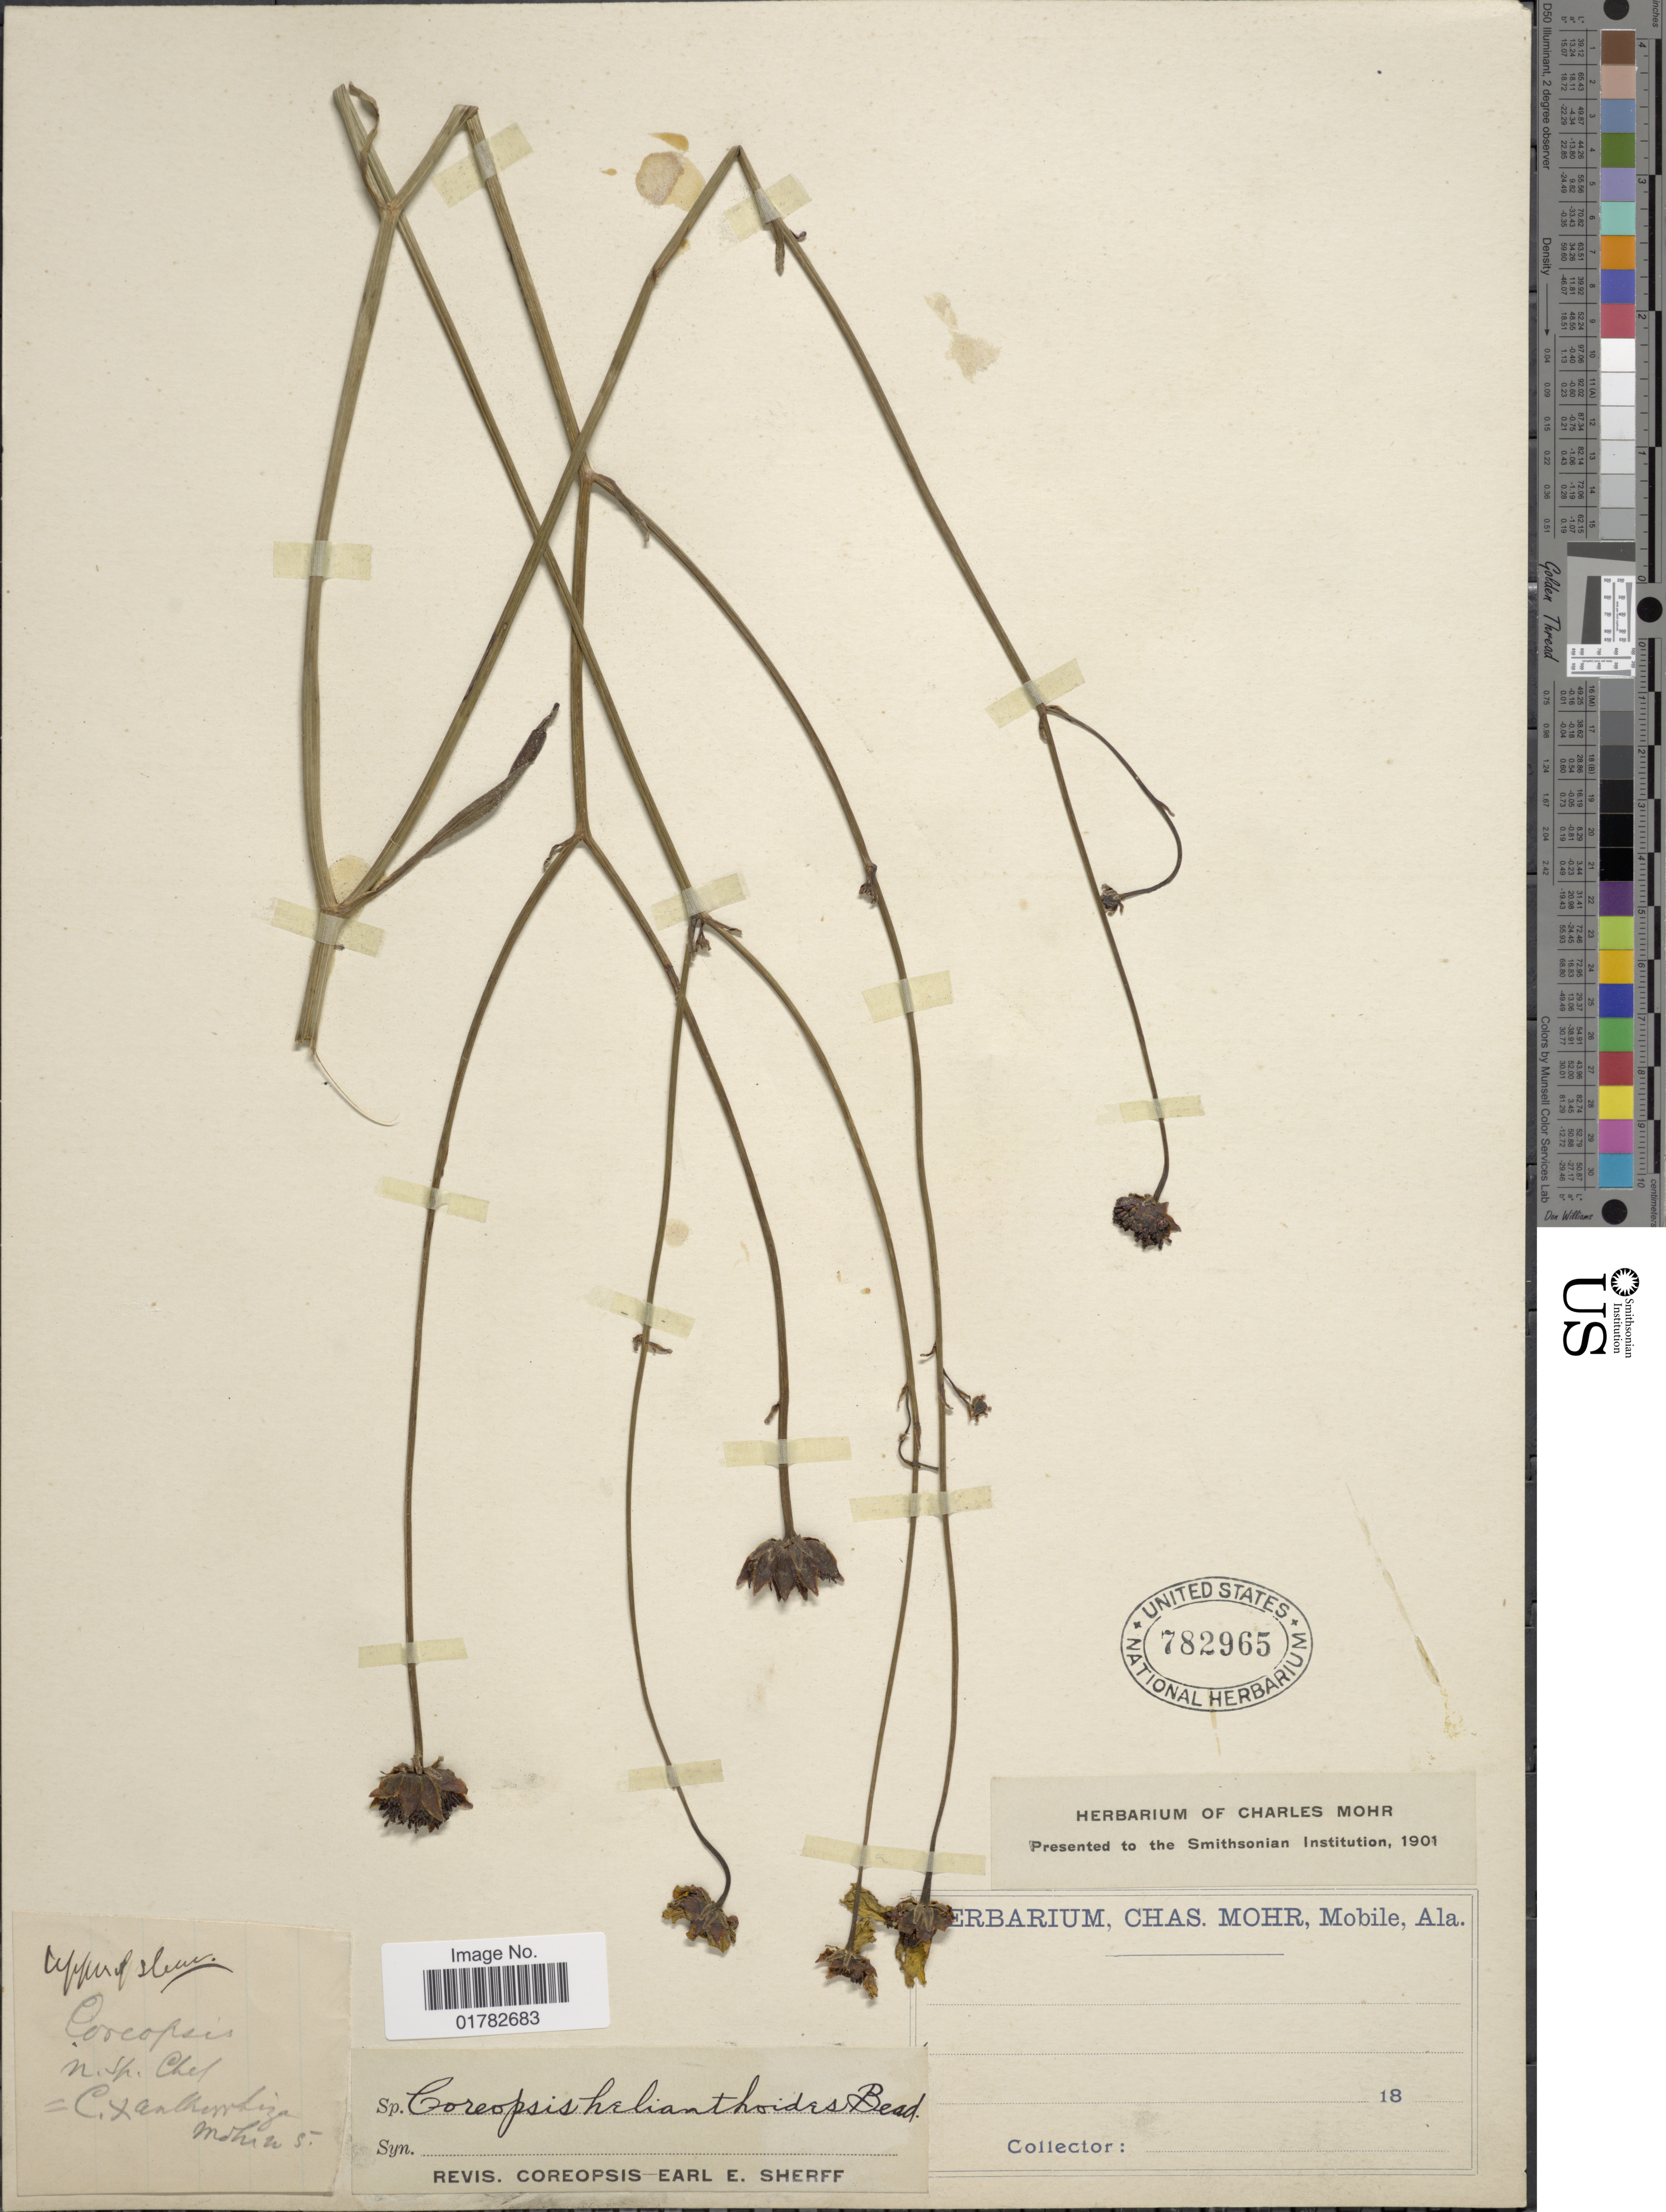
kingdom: Plantae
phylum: Tracheophyta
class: Magnoliopsida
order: Asterales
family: Asteraceae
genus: Coreopsis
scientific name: Coreopsis helianthoides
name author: Beadle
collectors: C. T. Mohr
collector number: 5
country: United States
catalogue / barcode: US 782965